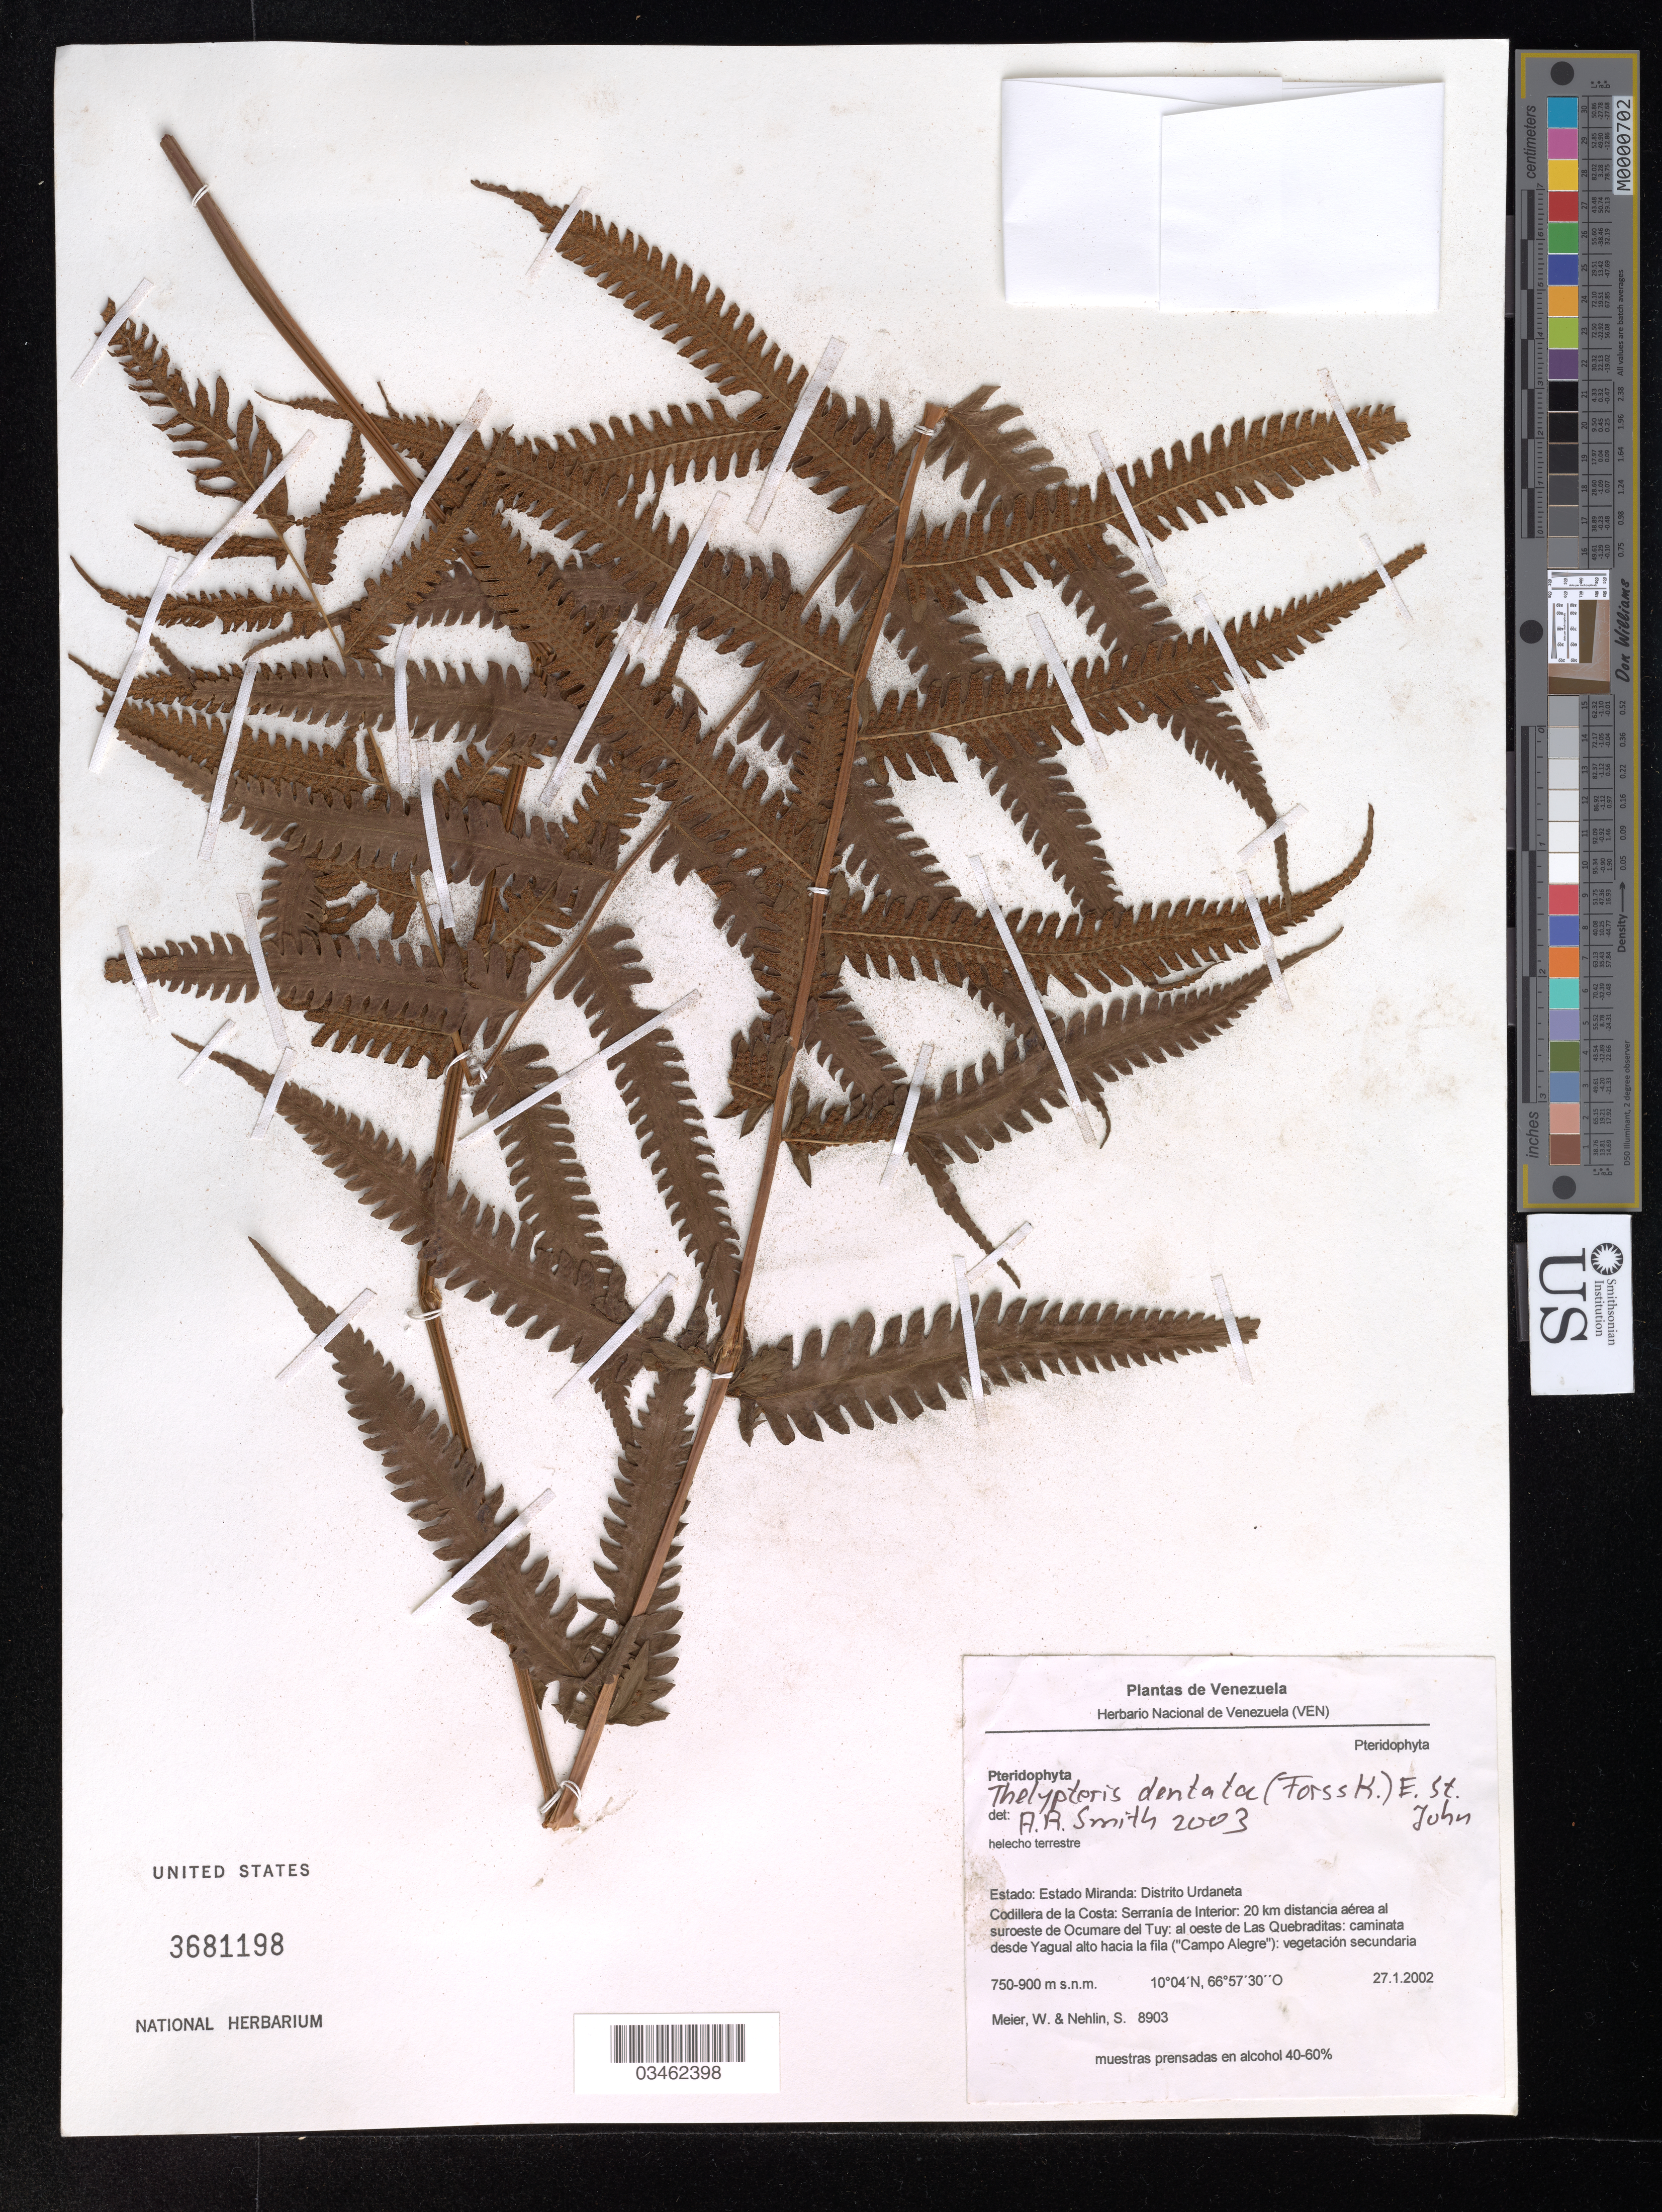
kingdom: Plantae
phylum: Tracheophyta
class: Polypodiopsida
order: Polypodiales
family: Thelypteridaceae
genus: Thelypteris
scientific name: Thelypteris dentata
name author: (Forssk.) E.P. St. John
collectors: W. Meier & S. Nehlin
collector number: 8903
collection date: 2002-01-27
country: Venezuela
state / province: Miranda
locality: Distrito Urdaneta. Codillera de la Costa: Serrania de Interior: 20 km distancia aérea al surroeste de Ocumare del Tuy: al oeste de Las Quebraditas: caminata desde Yagual alto hacia la fila ("Campo Alegre").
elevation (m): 750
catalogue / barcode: US 3681198